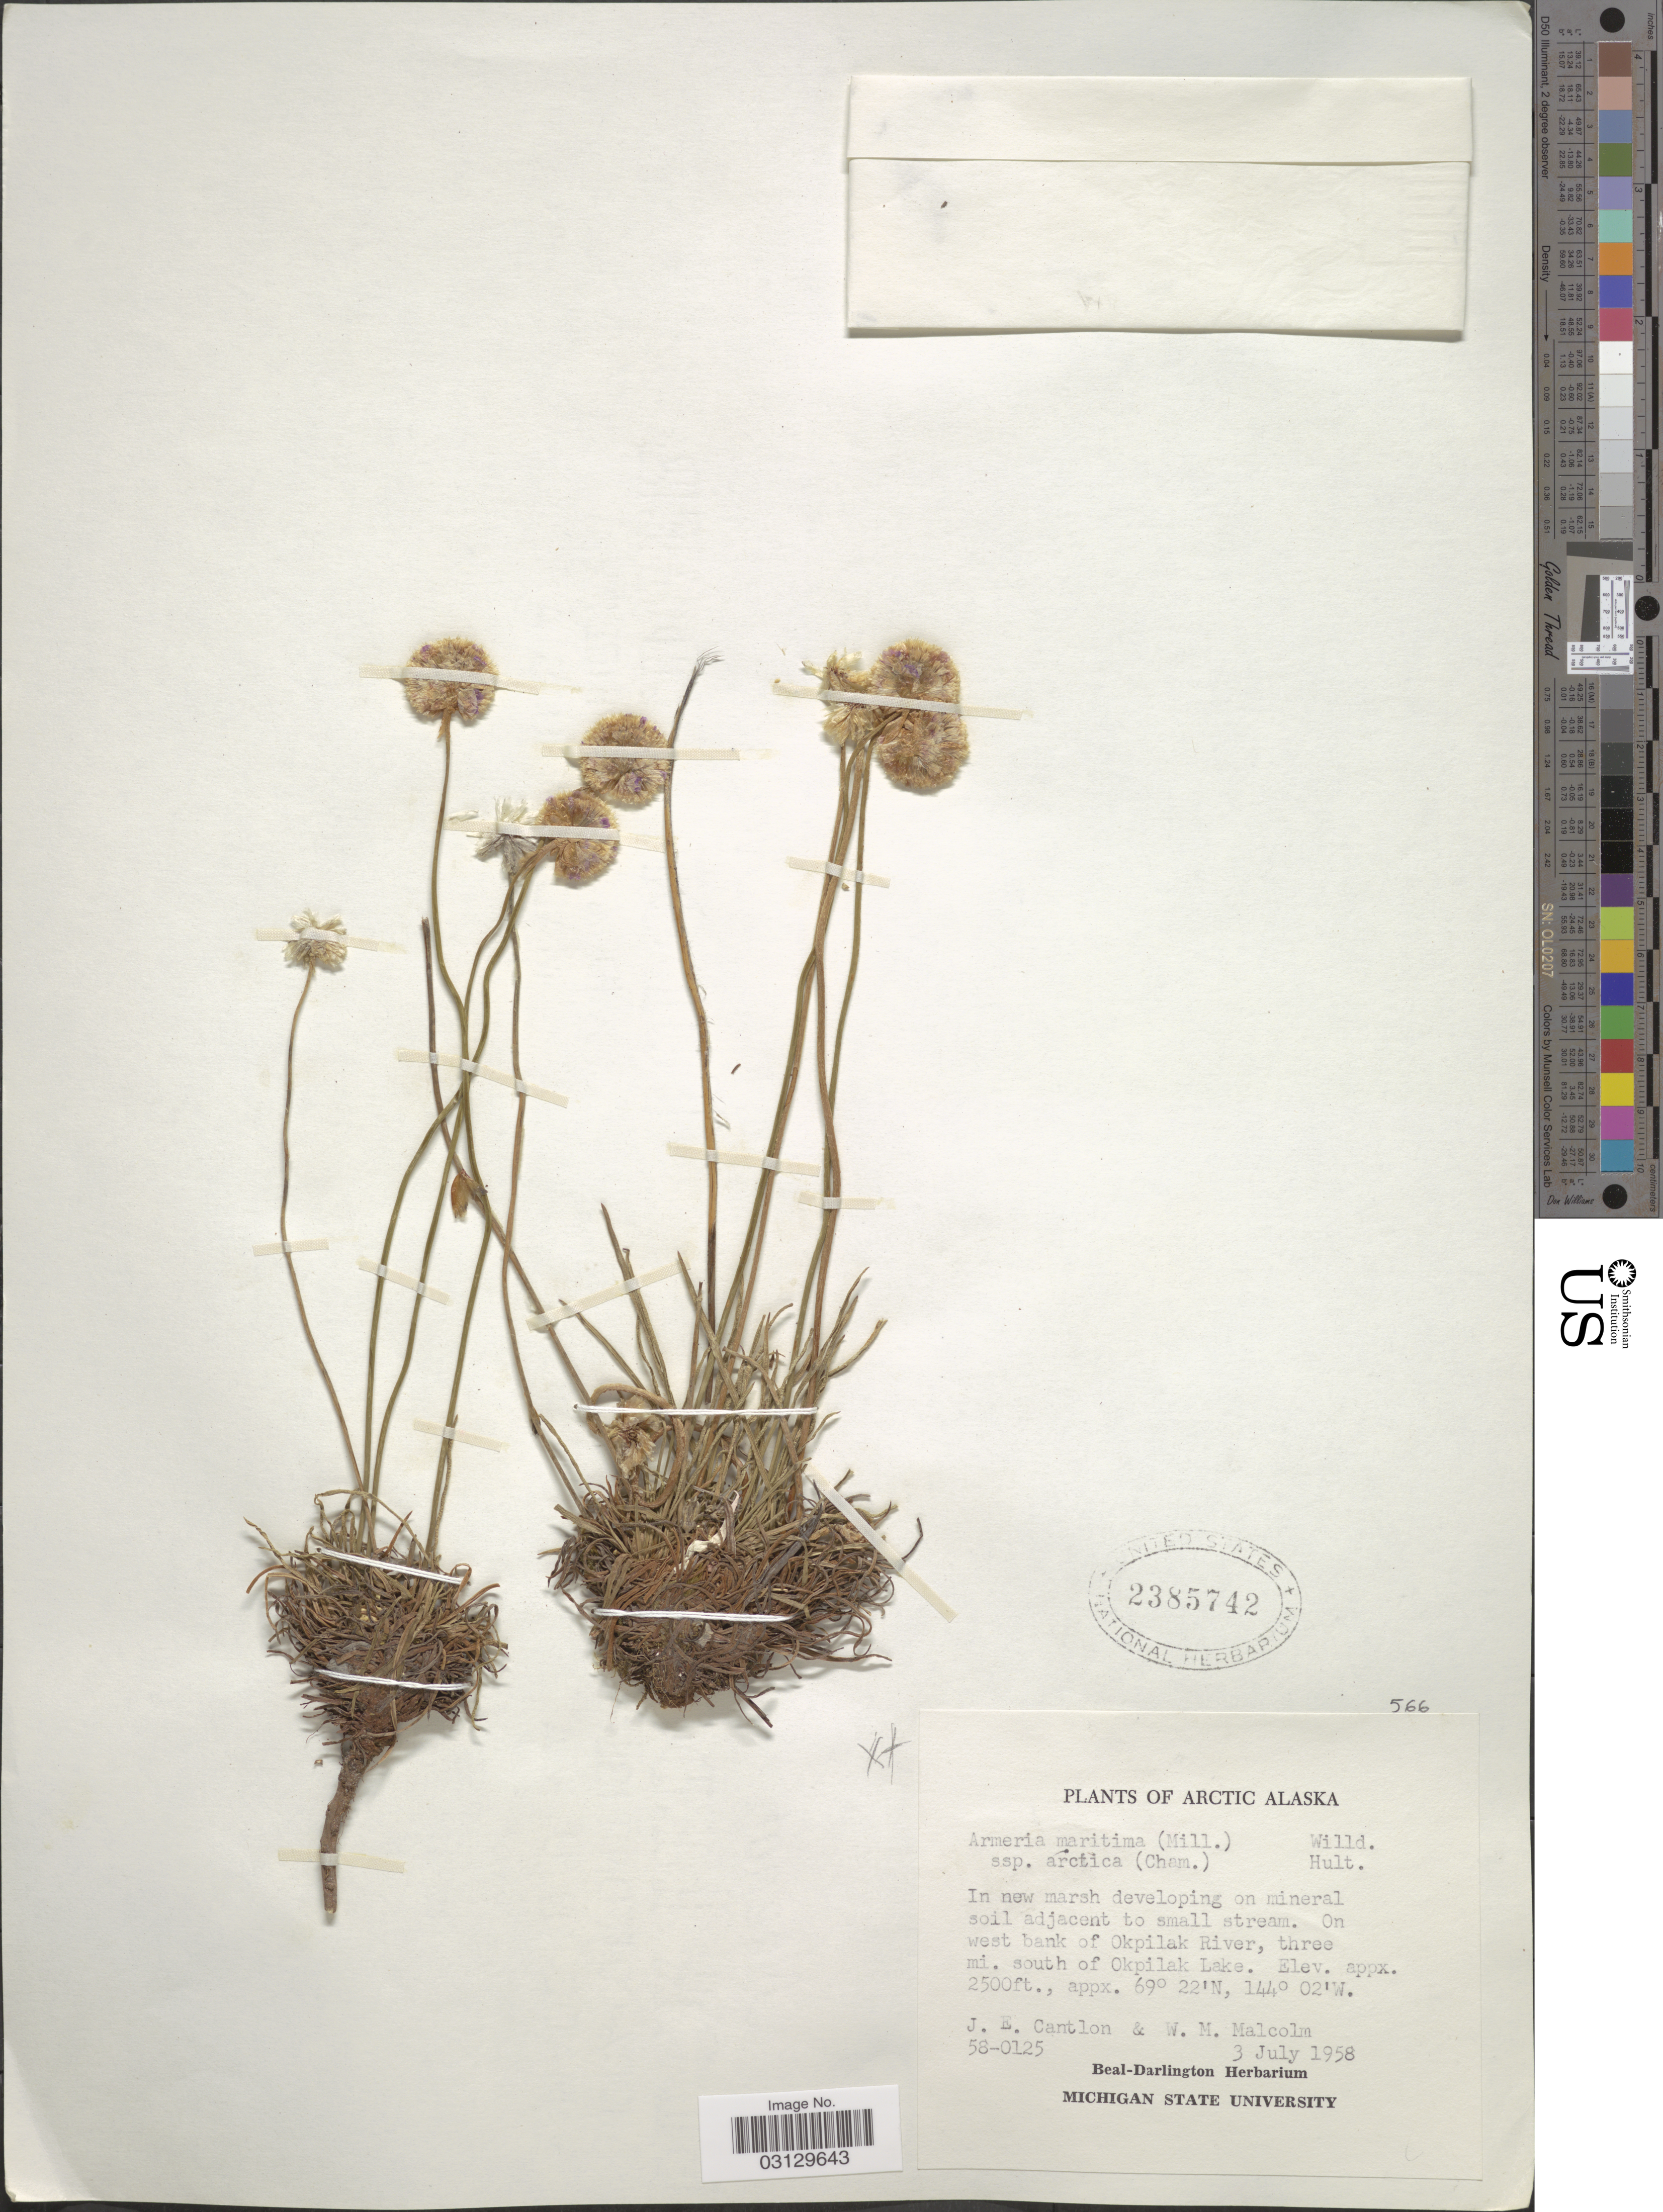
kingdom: Plantae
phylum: Tracheophyta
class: Magnoliopsida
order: Caryophyllales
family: Plumbaginaceae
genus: Armeria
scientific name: Armeria maritima subsp. arctica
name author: (Cham.) Hultén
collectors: J. Cantlon & W. Malcolm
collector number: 58-0125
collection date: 1958-07-03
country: United States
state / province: Alaska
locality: Arctic Alaska. On west bank of Okpilak River, three mi. south of Okpilak Lake.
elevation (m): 762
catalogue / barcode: US 2385742